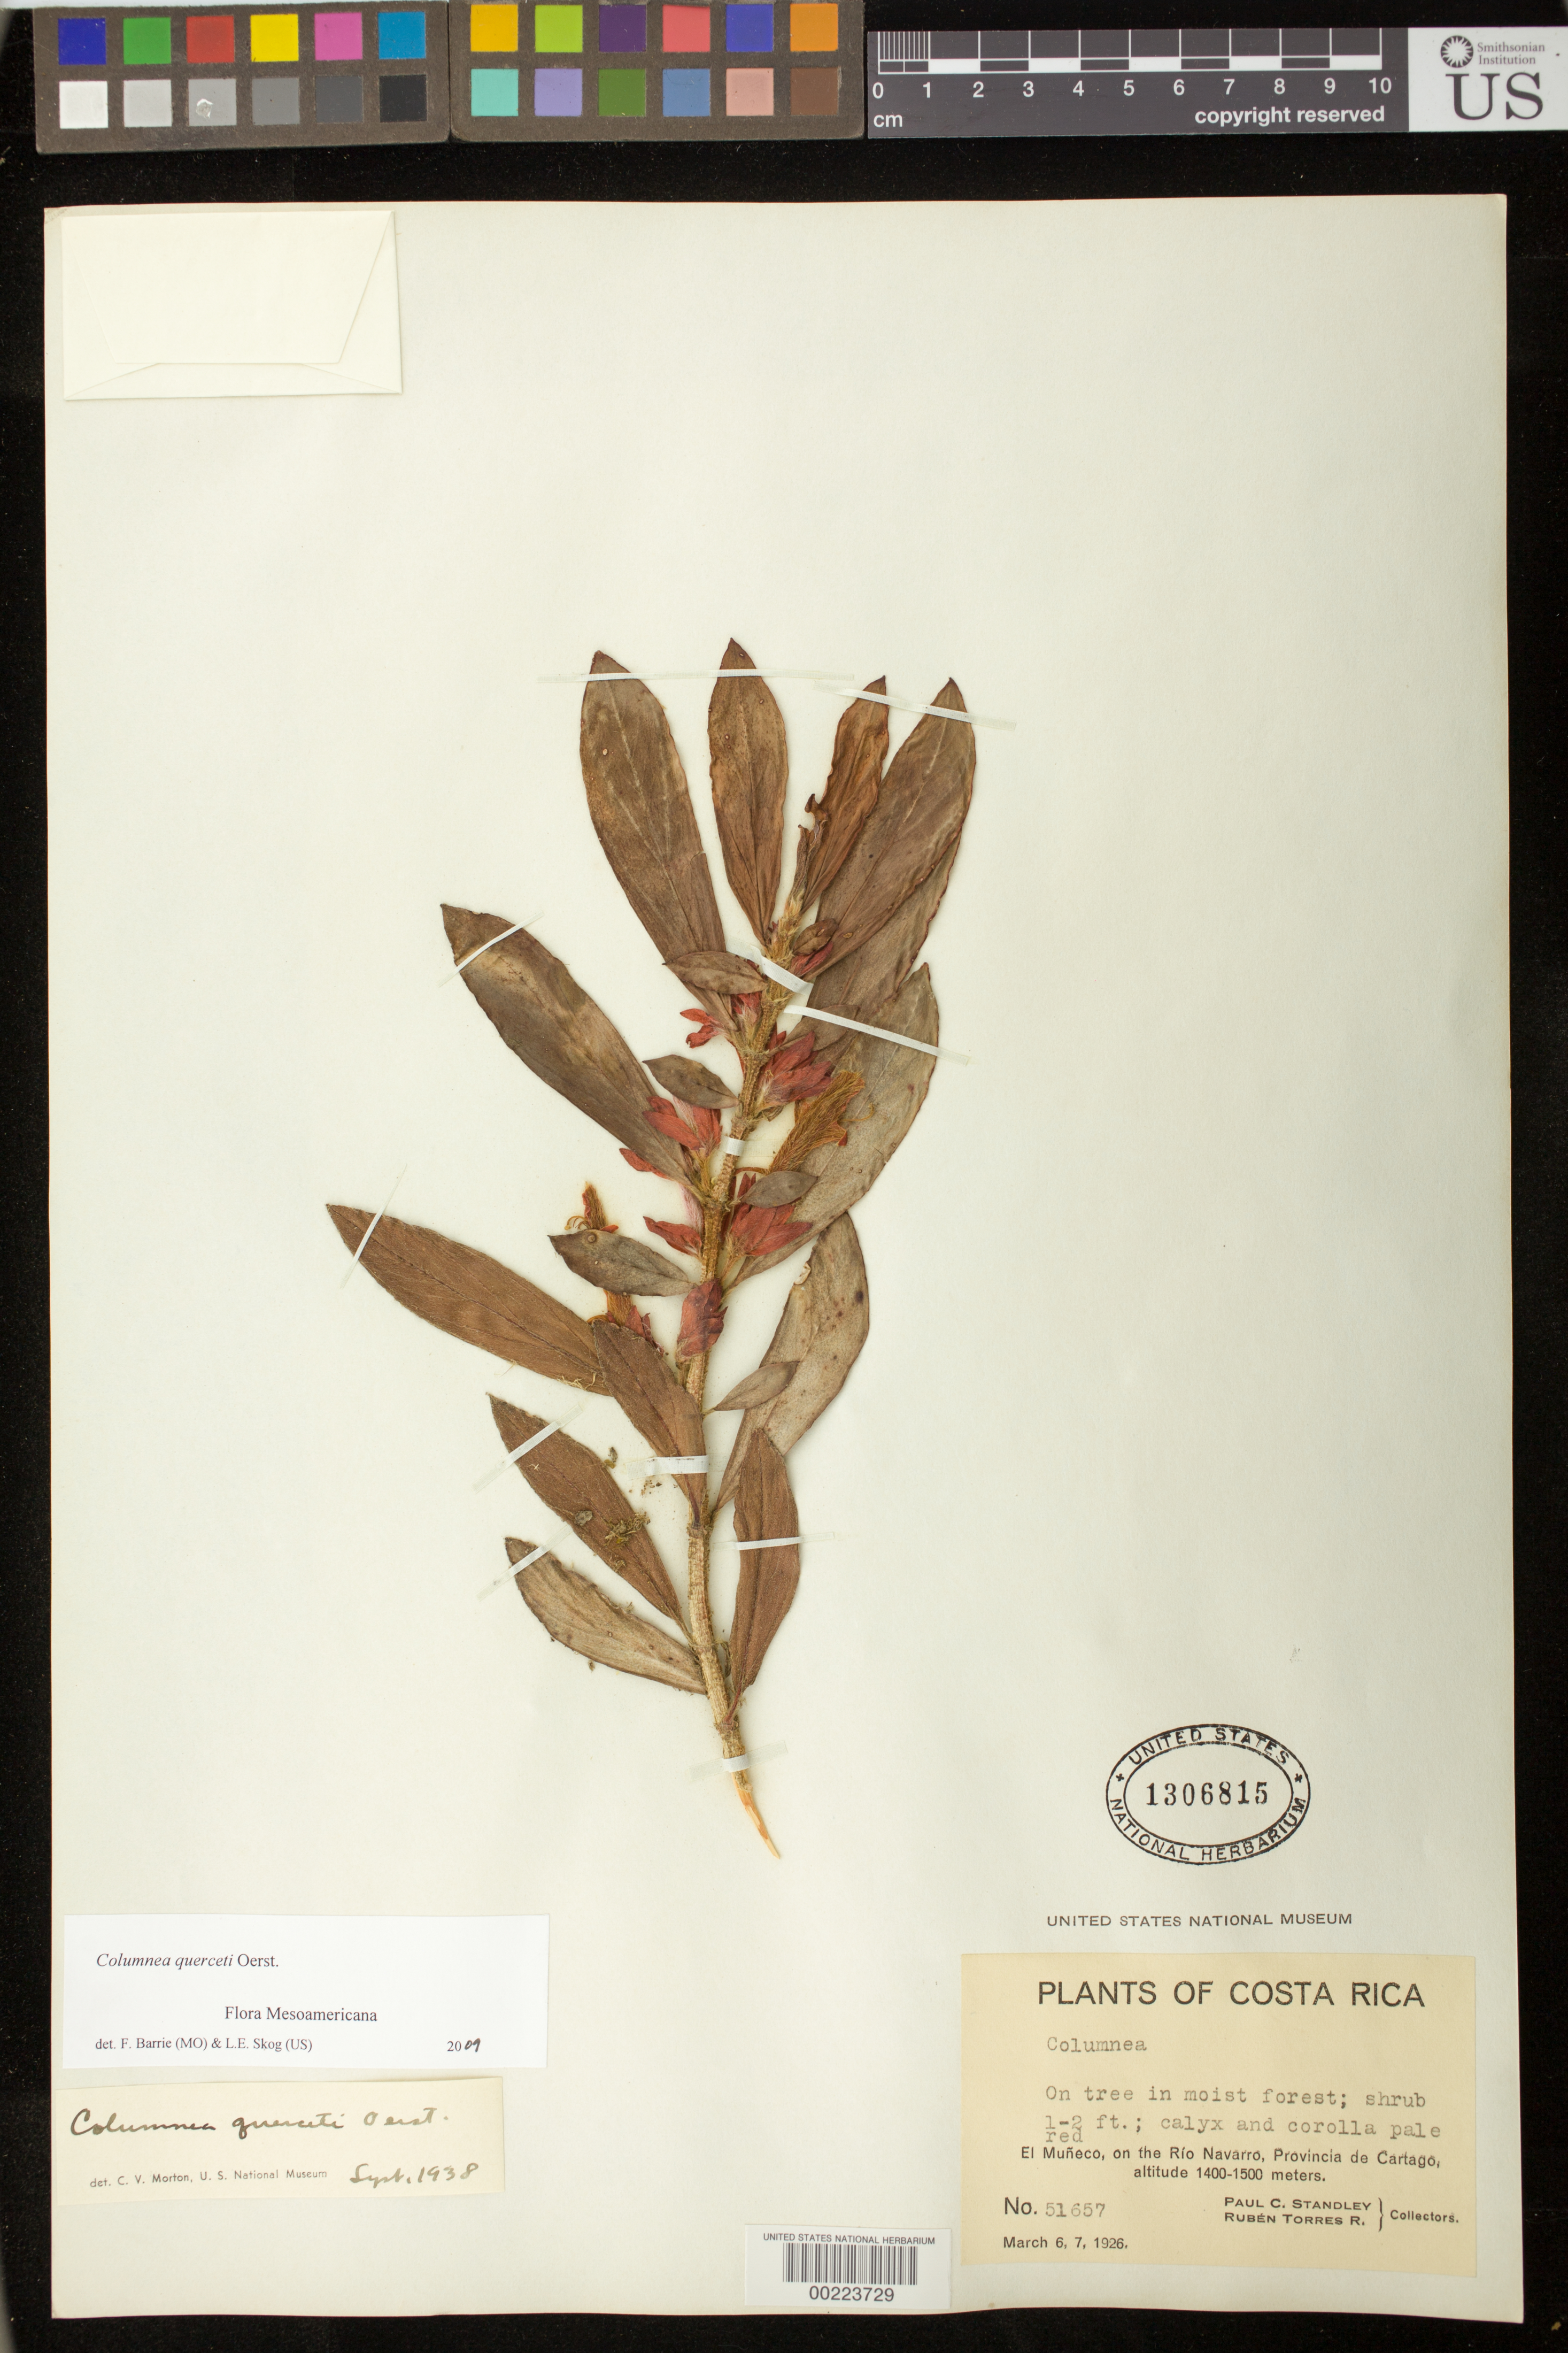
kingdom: Plantae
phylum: Tracheophyta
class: Magnoliopsida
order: Lamiales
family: Gesneriaceae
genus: Columnea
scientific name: Columnea querceti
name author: Oerst.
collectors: P. C. Standley & R. Torres R.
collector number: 51657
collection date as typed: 6-7 Mar 1926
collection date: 1926-03-06/1926-03-07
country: Costa Rica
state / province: Cartago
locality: El Muneco, on the Rio Navarro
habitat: In moist forest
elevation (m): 1400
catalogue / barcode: US 1306815